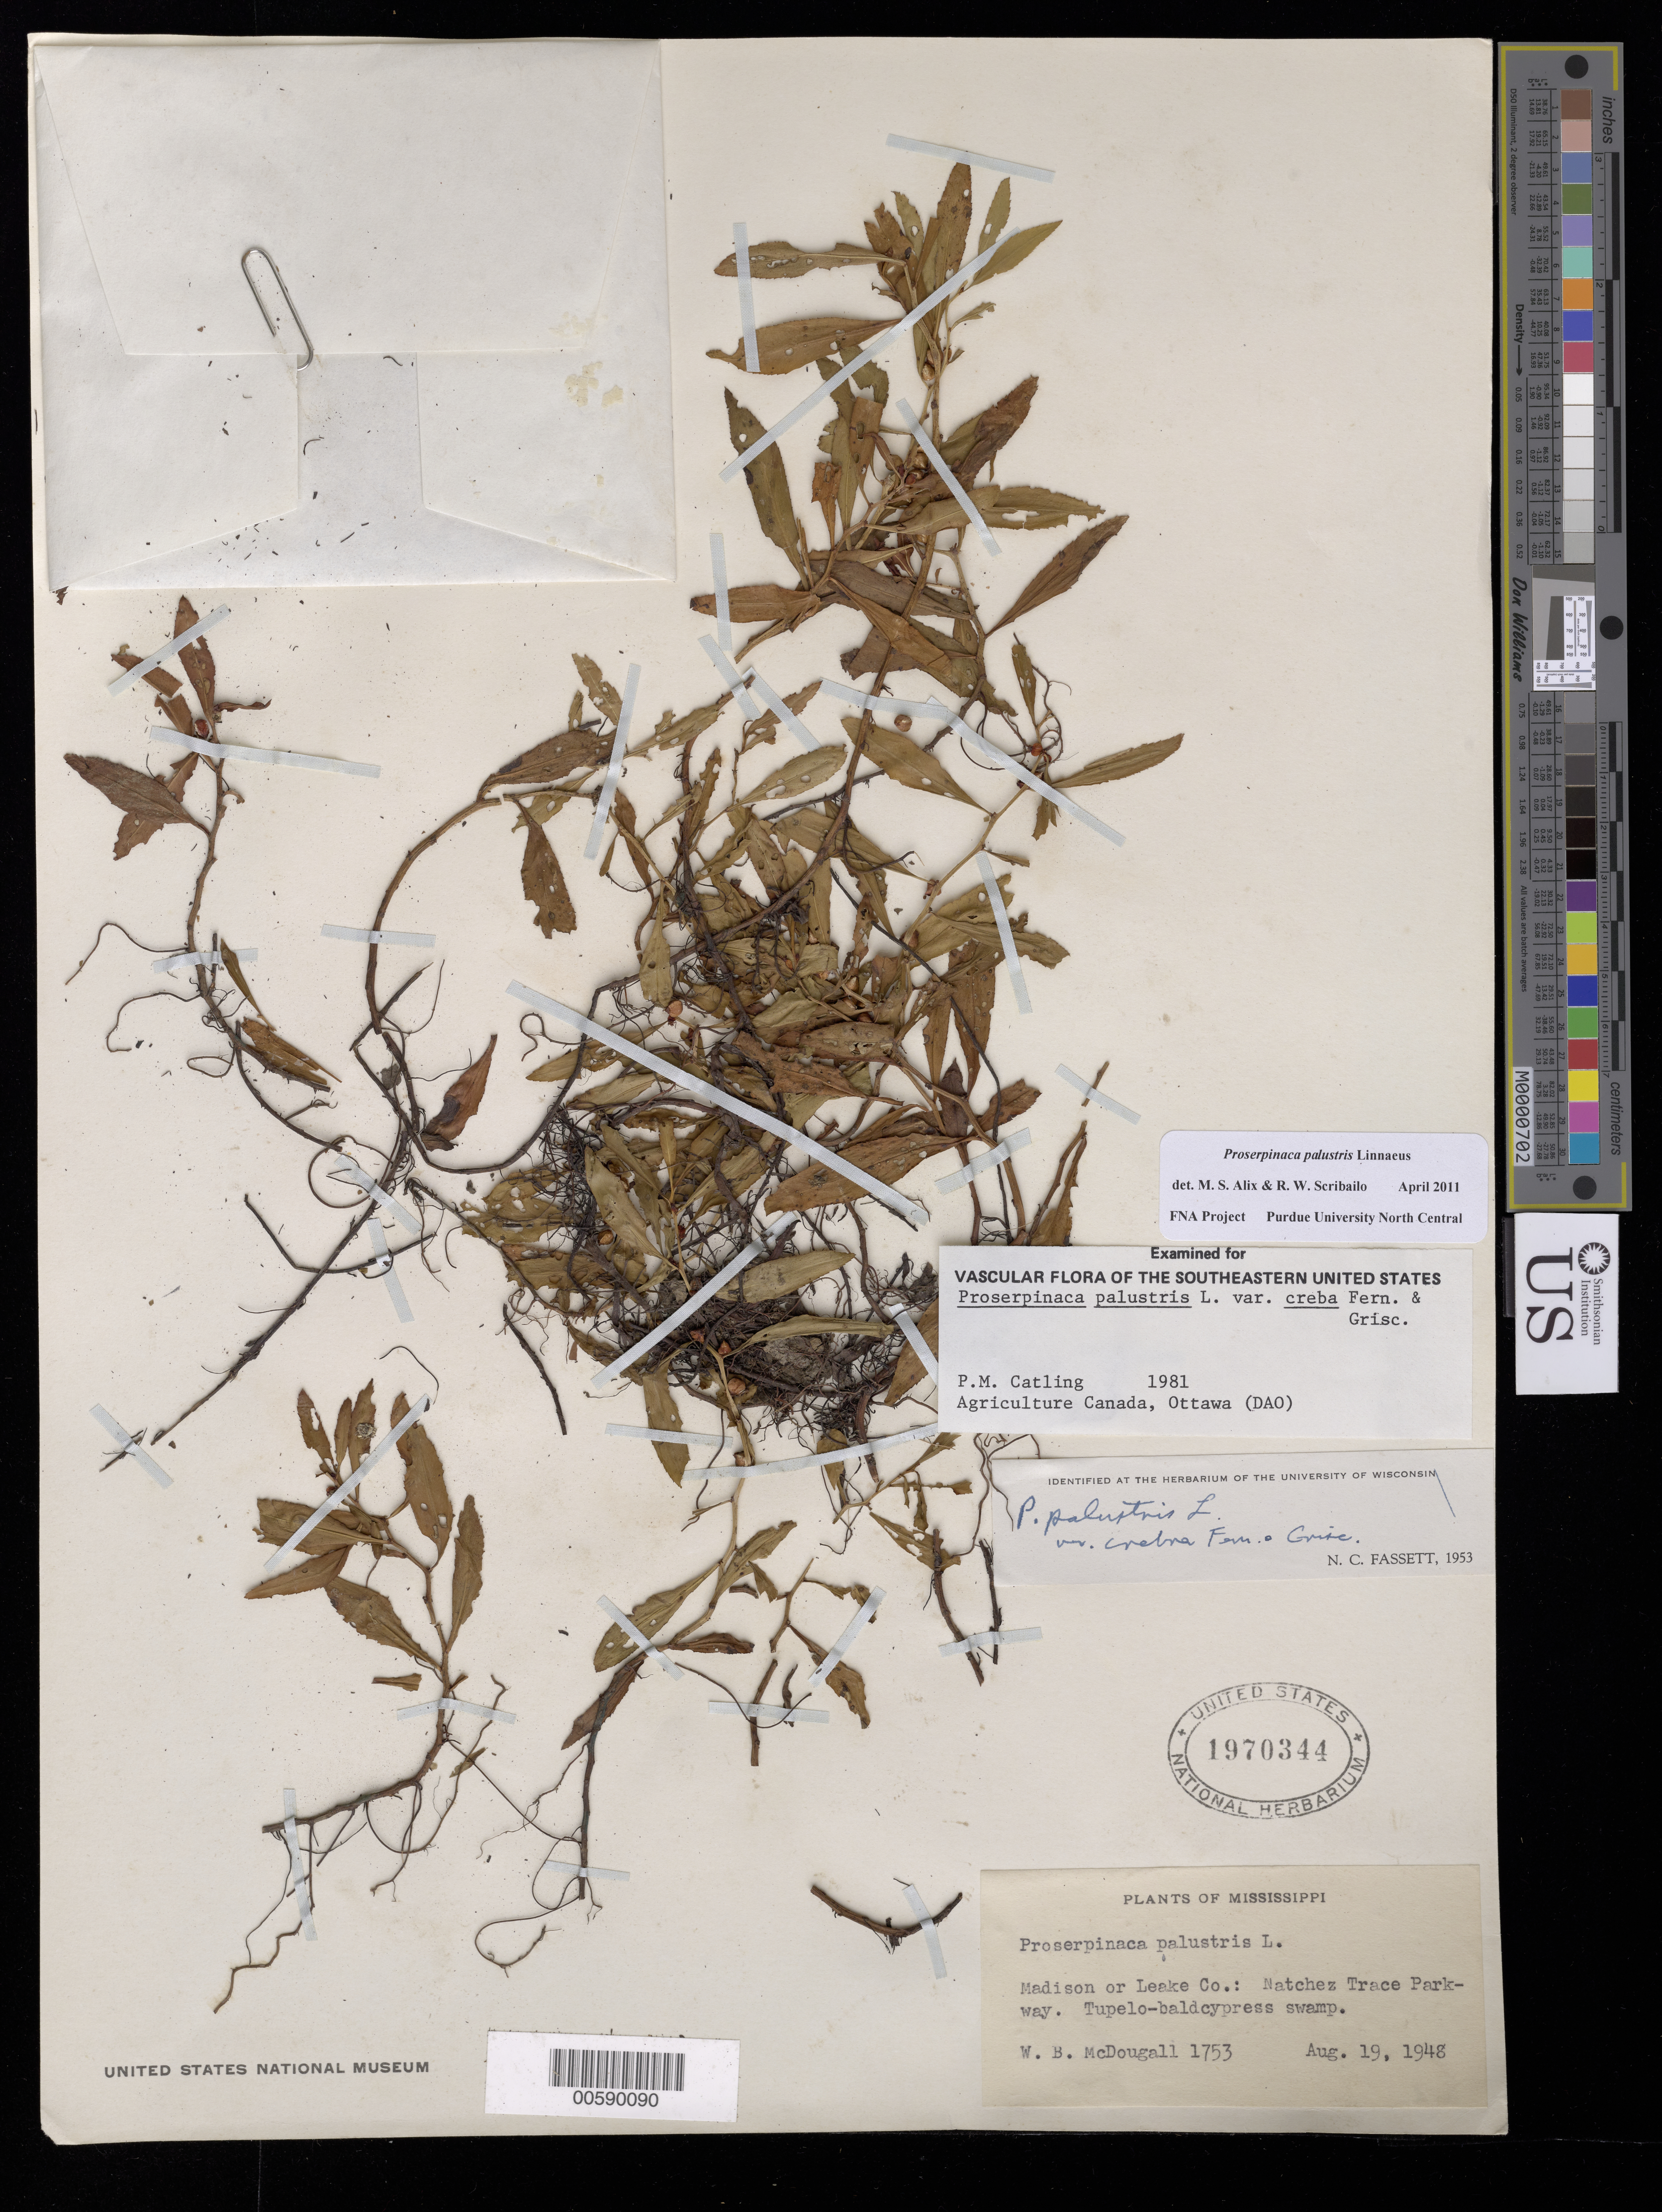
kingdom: Plantae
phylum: Tracheophyta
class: Magnoliopsida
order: Saxifragales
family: Haloragaceae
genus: Proserpinaca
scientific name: Proserpinaca palustris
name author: L.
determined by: Scribailo, R. W.; Alix, M. S.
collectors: W. McDougall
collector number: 1753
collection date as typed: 19 Aug 1948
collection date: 1948-08-19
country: United States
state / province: Mississippi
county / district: Leake / Madison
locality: Natchez Trace Parkway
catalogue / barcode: US 1970344